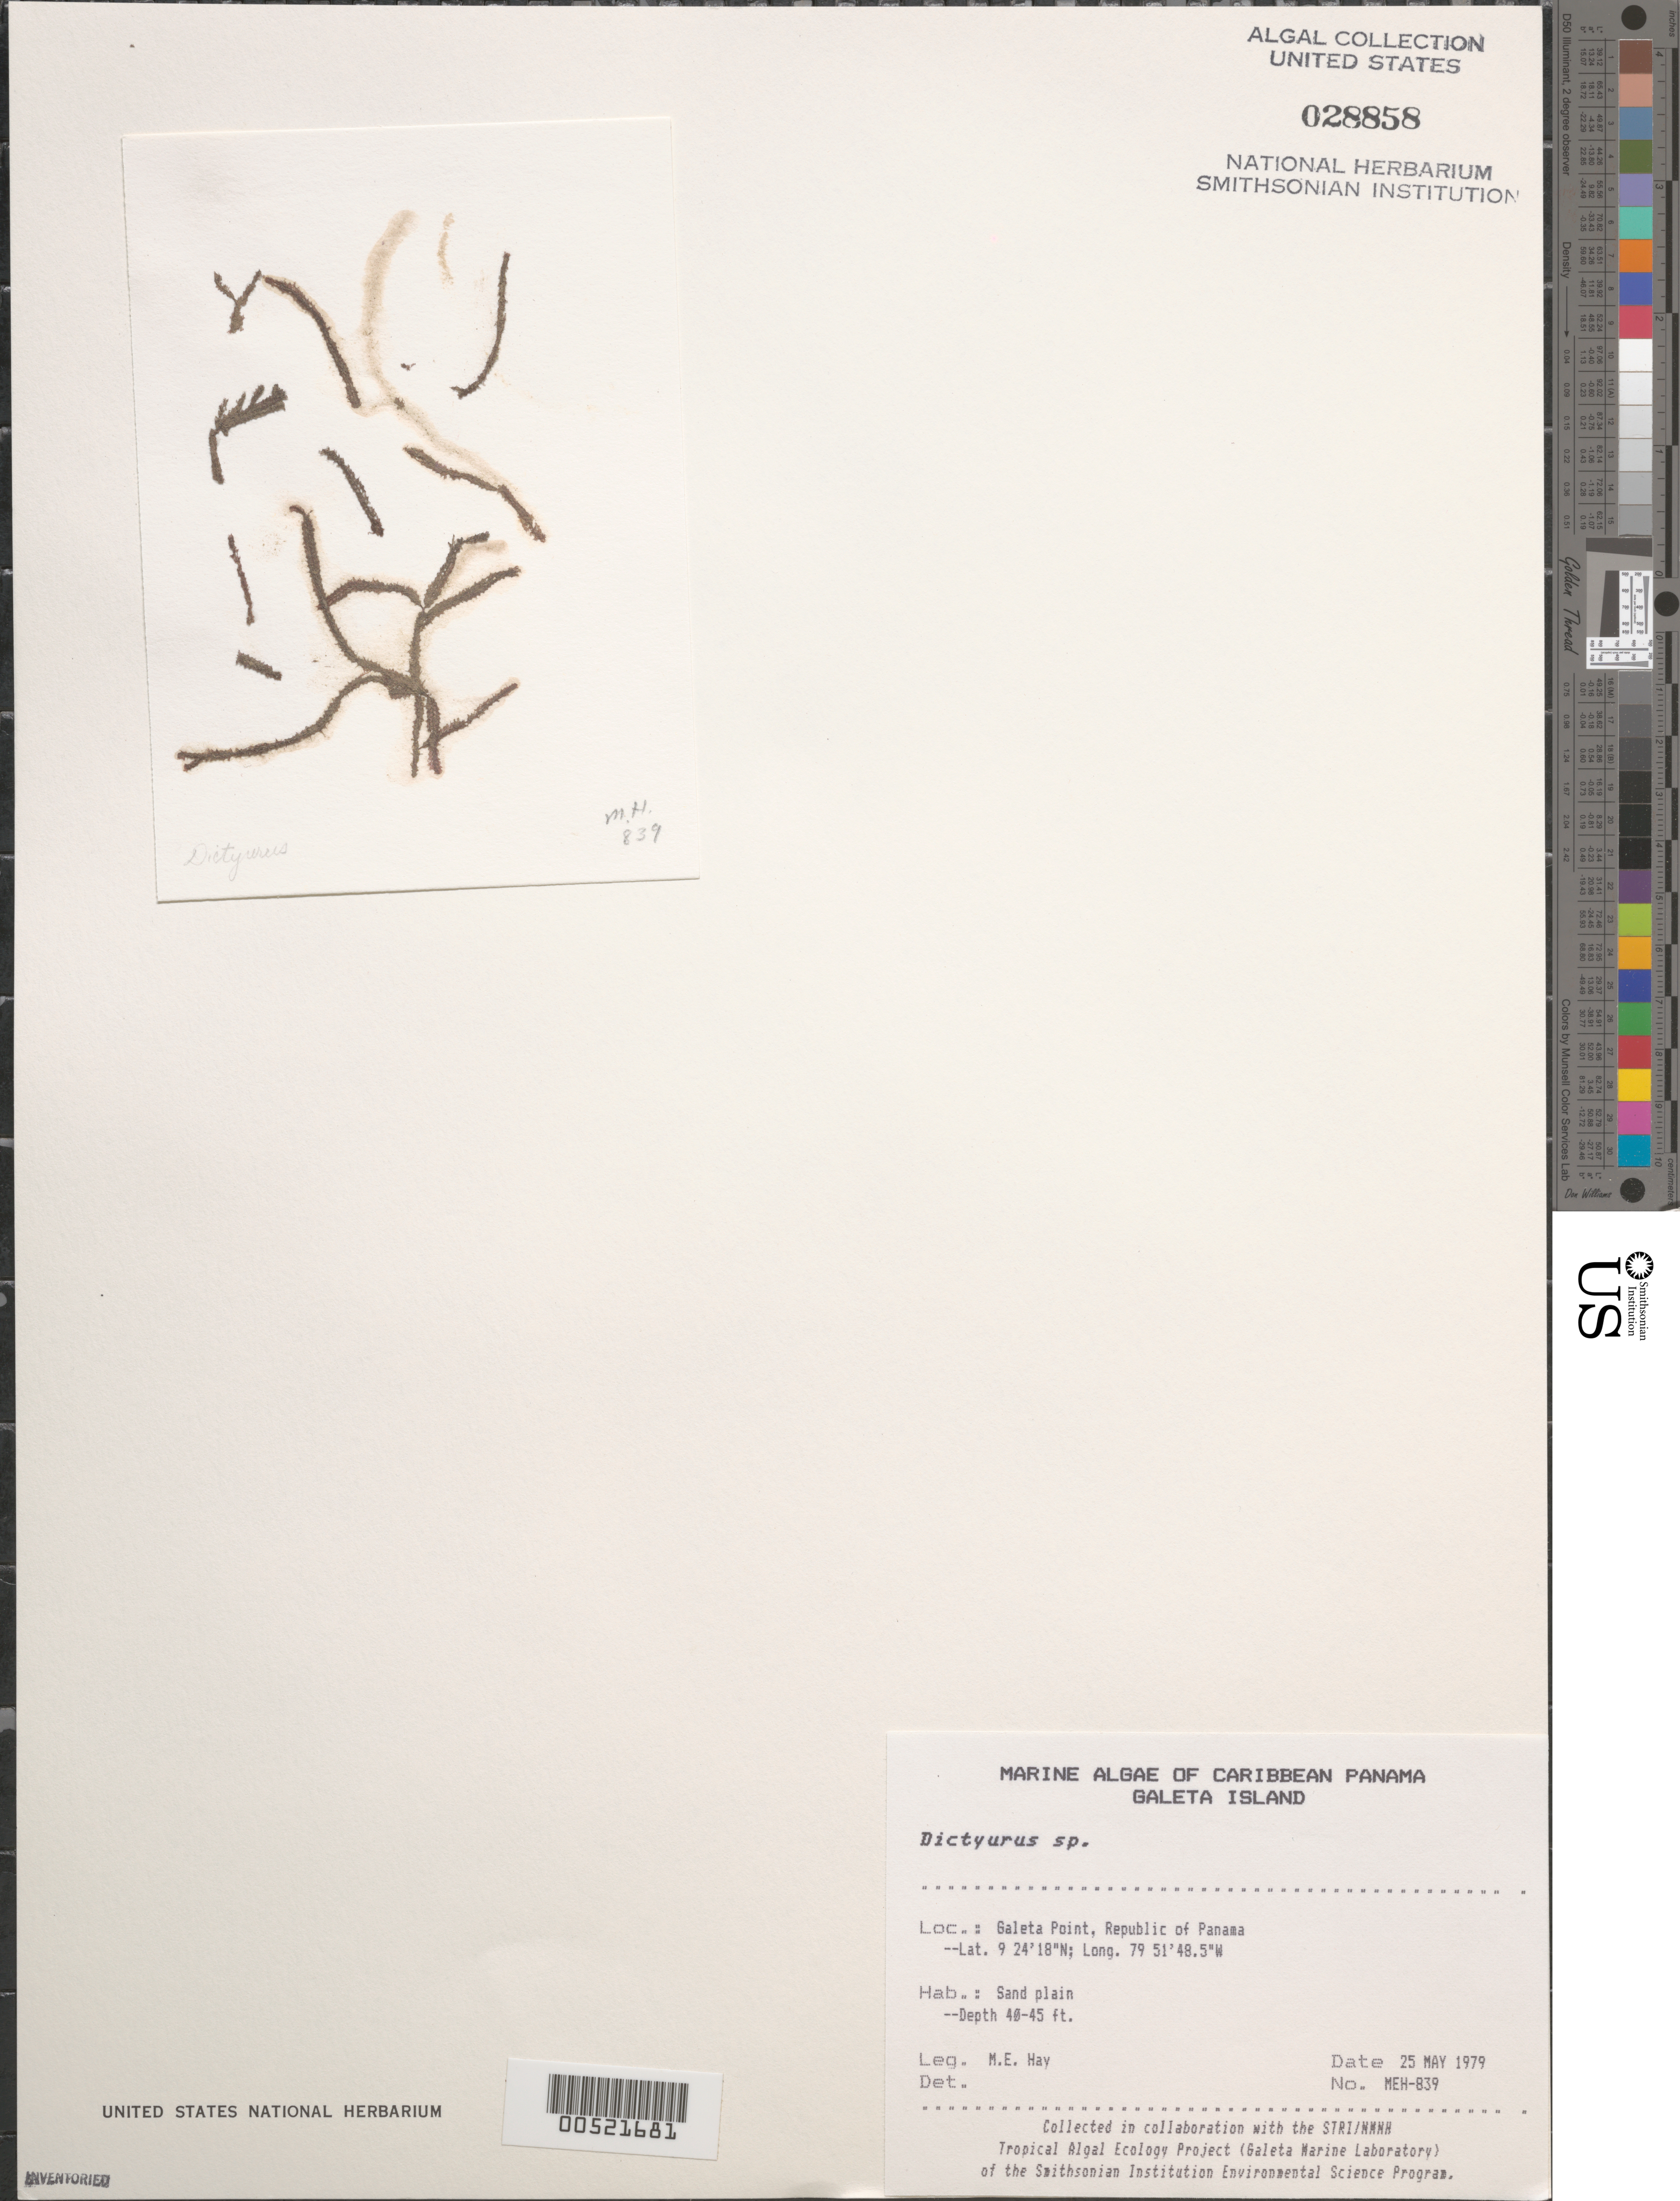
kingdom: Plantae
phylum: Rhodophyta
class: Florideophyceae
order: Ceramiales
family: Dasyaceae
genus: Dictyurus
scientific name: Dictyurus sp.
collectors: M. E. Hay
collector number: MEH-839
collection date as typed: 25 May 1979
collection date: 1979-05-25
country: Panama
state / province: Colón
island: Galeta Island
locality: Galeta Point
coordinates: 9 24' 18" N, 79 51' 48.5" W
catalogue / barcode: US 28858